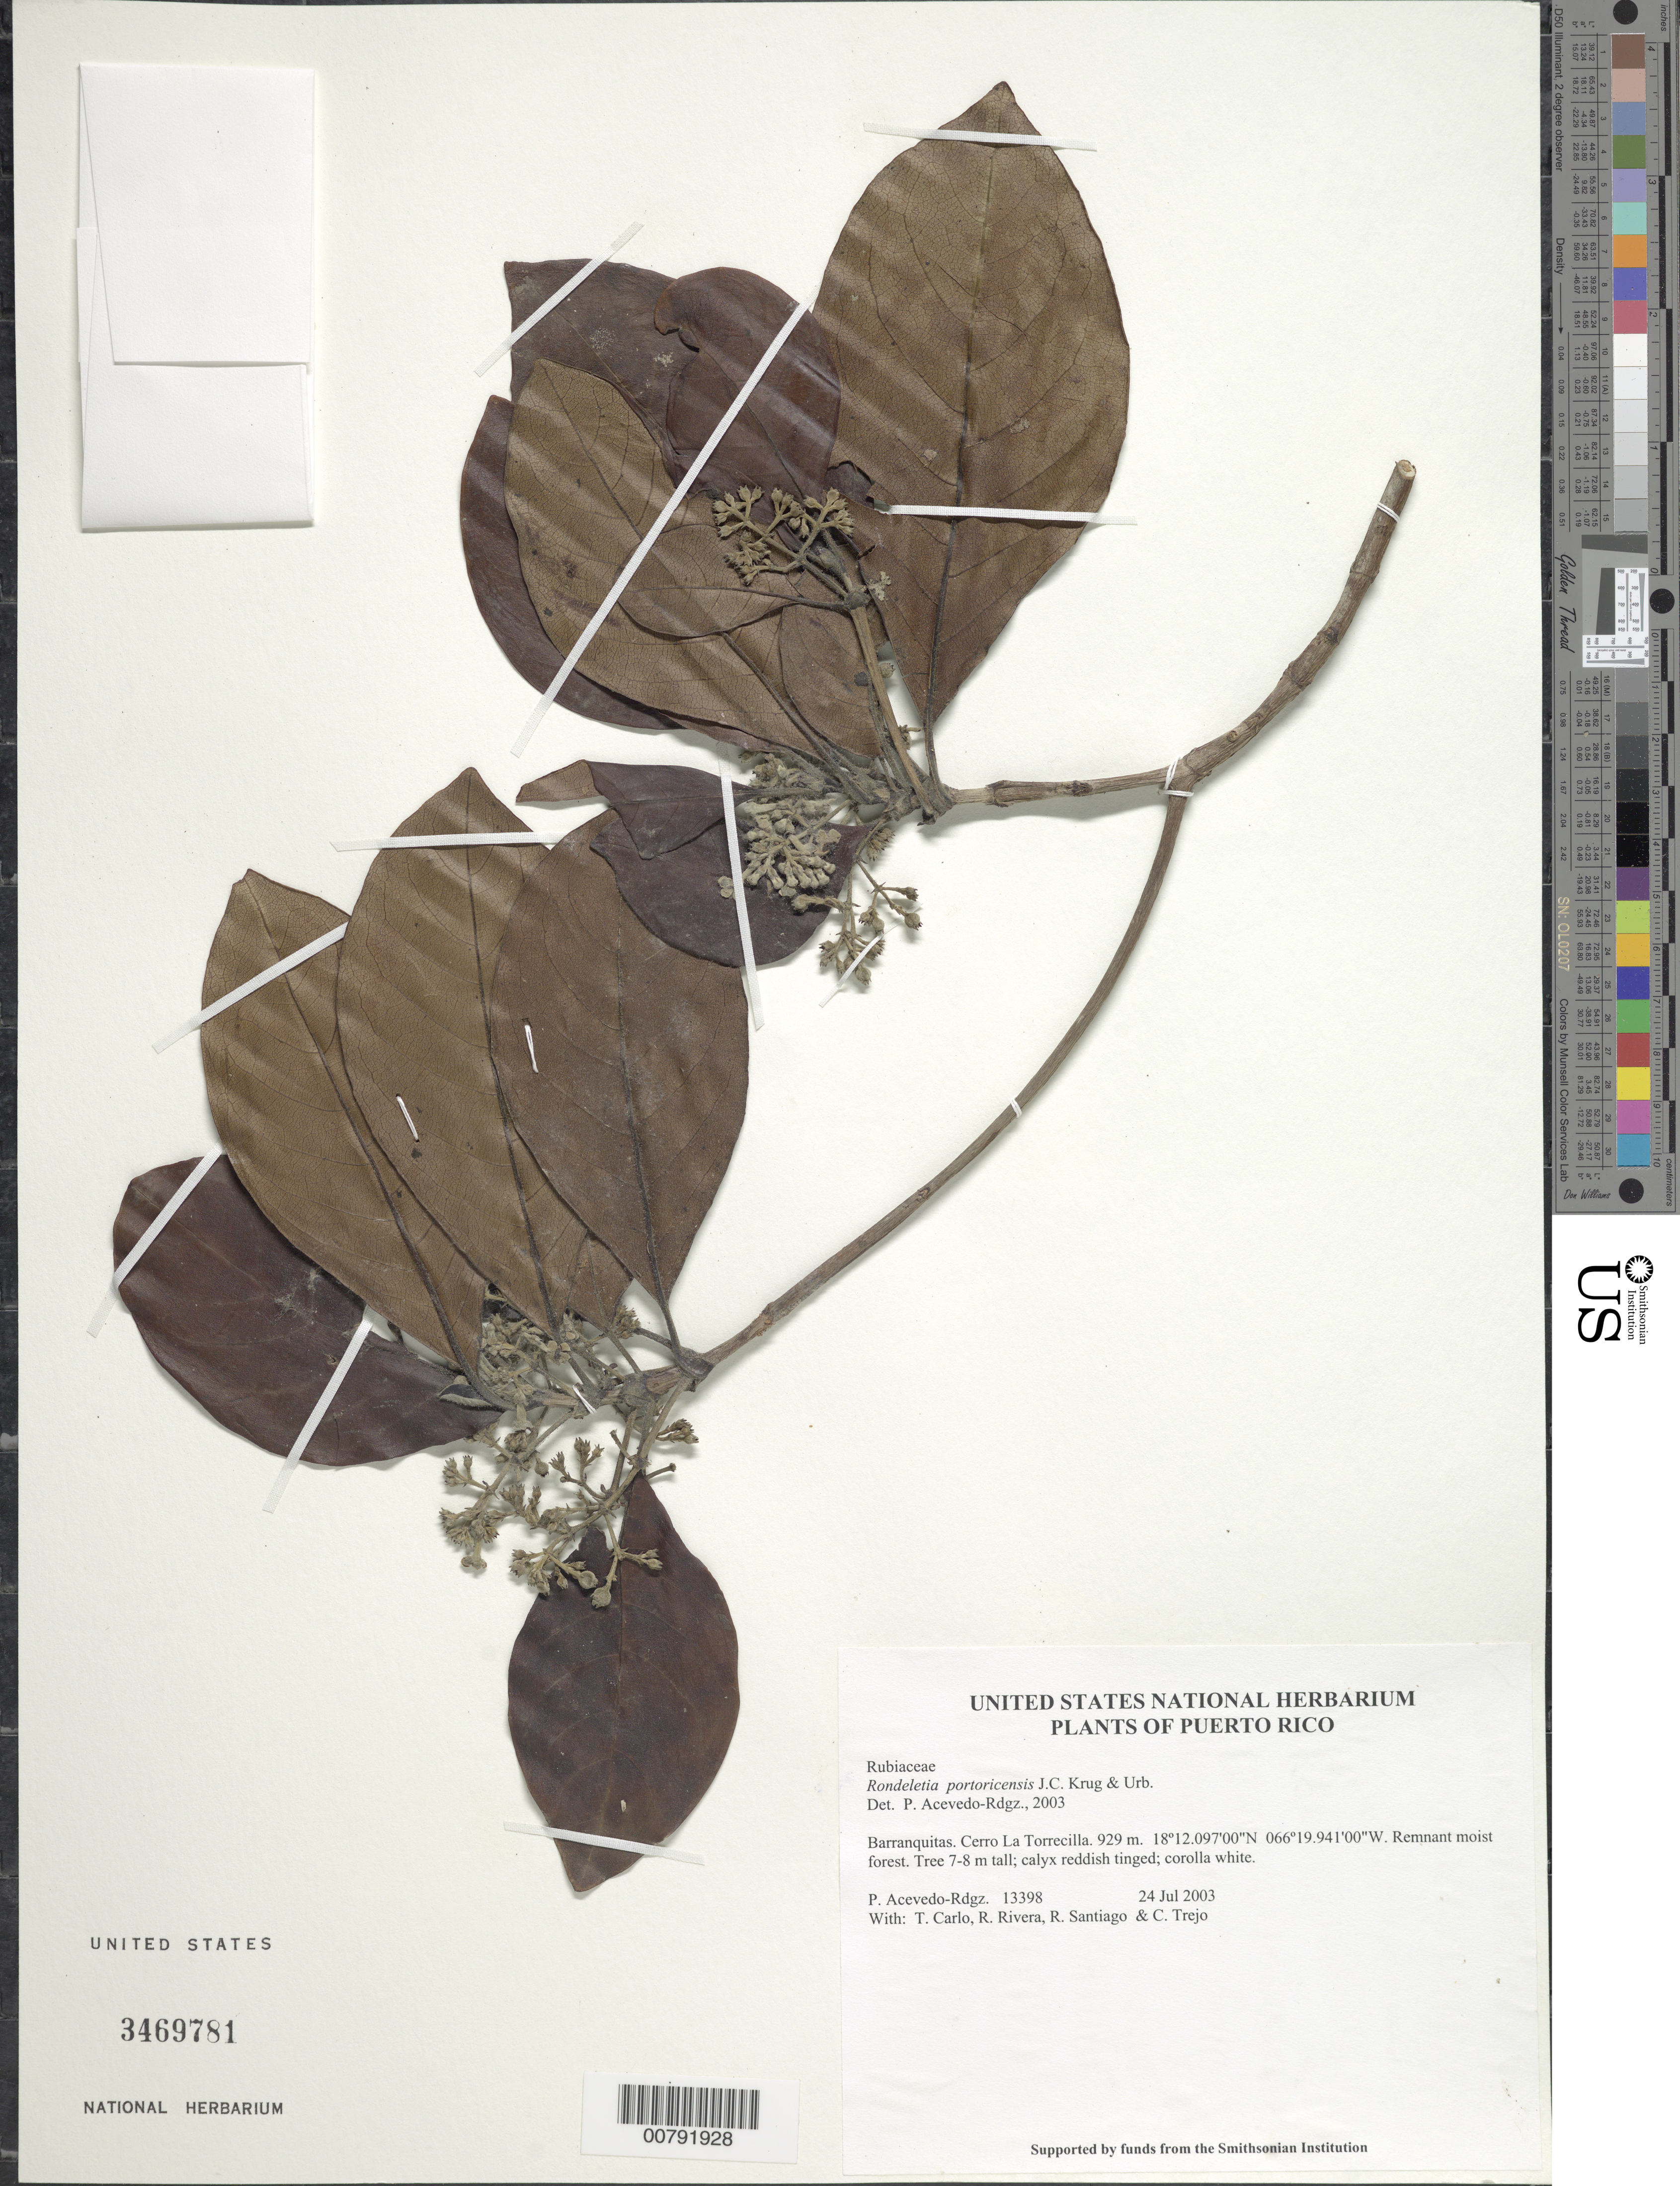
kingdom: Plantae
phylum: Tracheophyta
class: Magnoliopsida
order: Gentianales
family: Rubiaceae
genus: Rondeletia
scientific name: Rondeletia portoricensis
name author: Krug & Urb.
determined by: Acevedo-Rodríguez, P., (BOT), Smithsonian Institution - National Museum of Natural History (UNITED STATES)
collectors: P. Acevedo-Rodr., T. Carlo, R. Rivera, R. Santiago & C. Trejo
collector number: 13398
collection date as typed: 24 Jul 2003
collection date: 2003-07-24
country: Puerto Rico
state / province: Barranquitas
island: Puerto Rico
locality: Barranquitas. Cerro La Torrecilla.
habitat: Remnant moist forest.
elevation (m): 929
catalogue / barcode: US 3469781